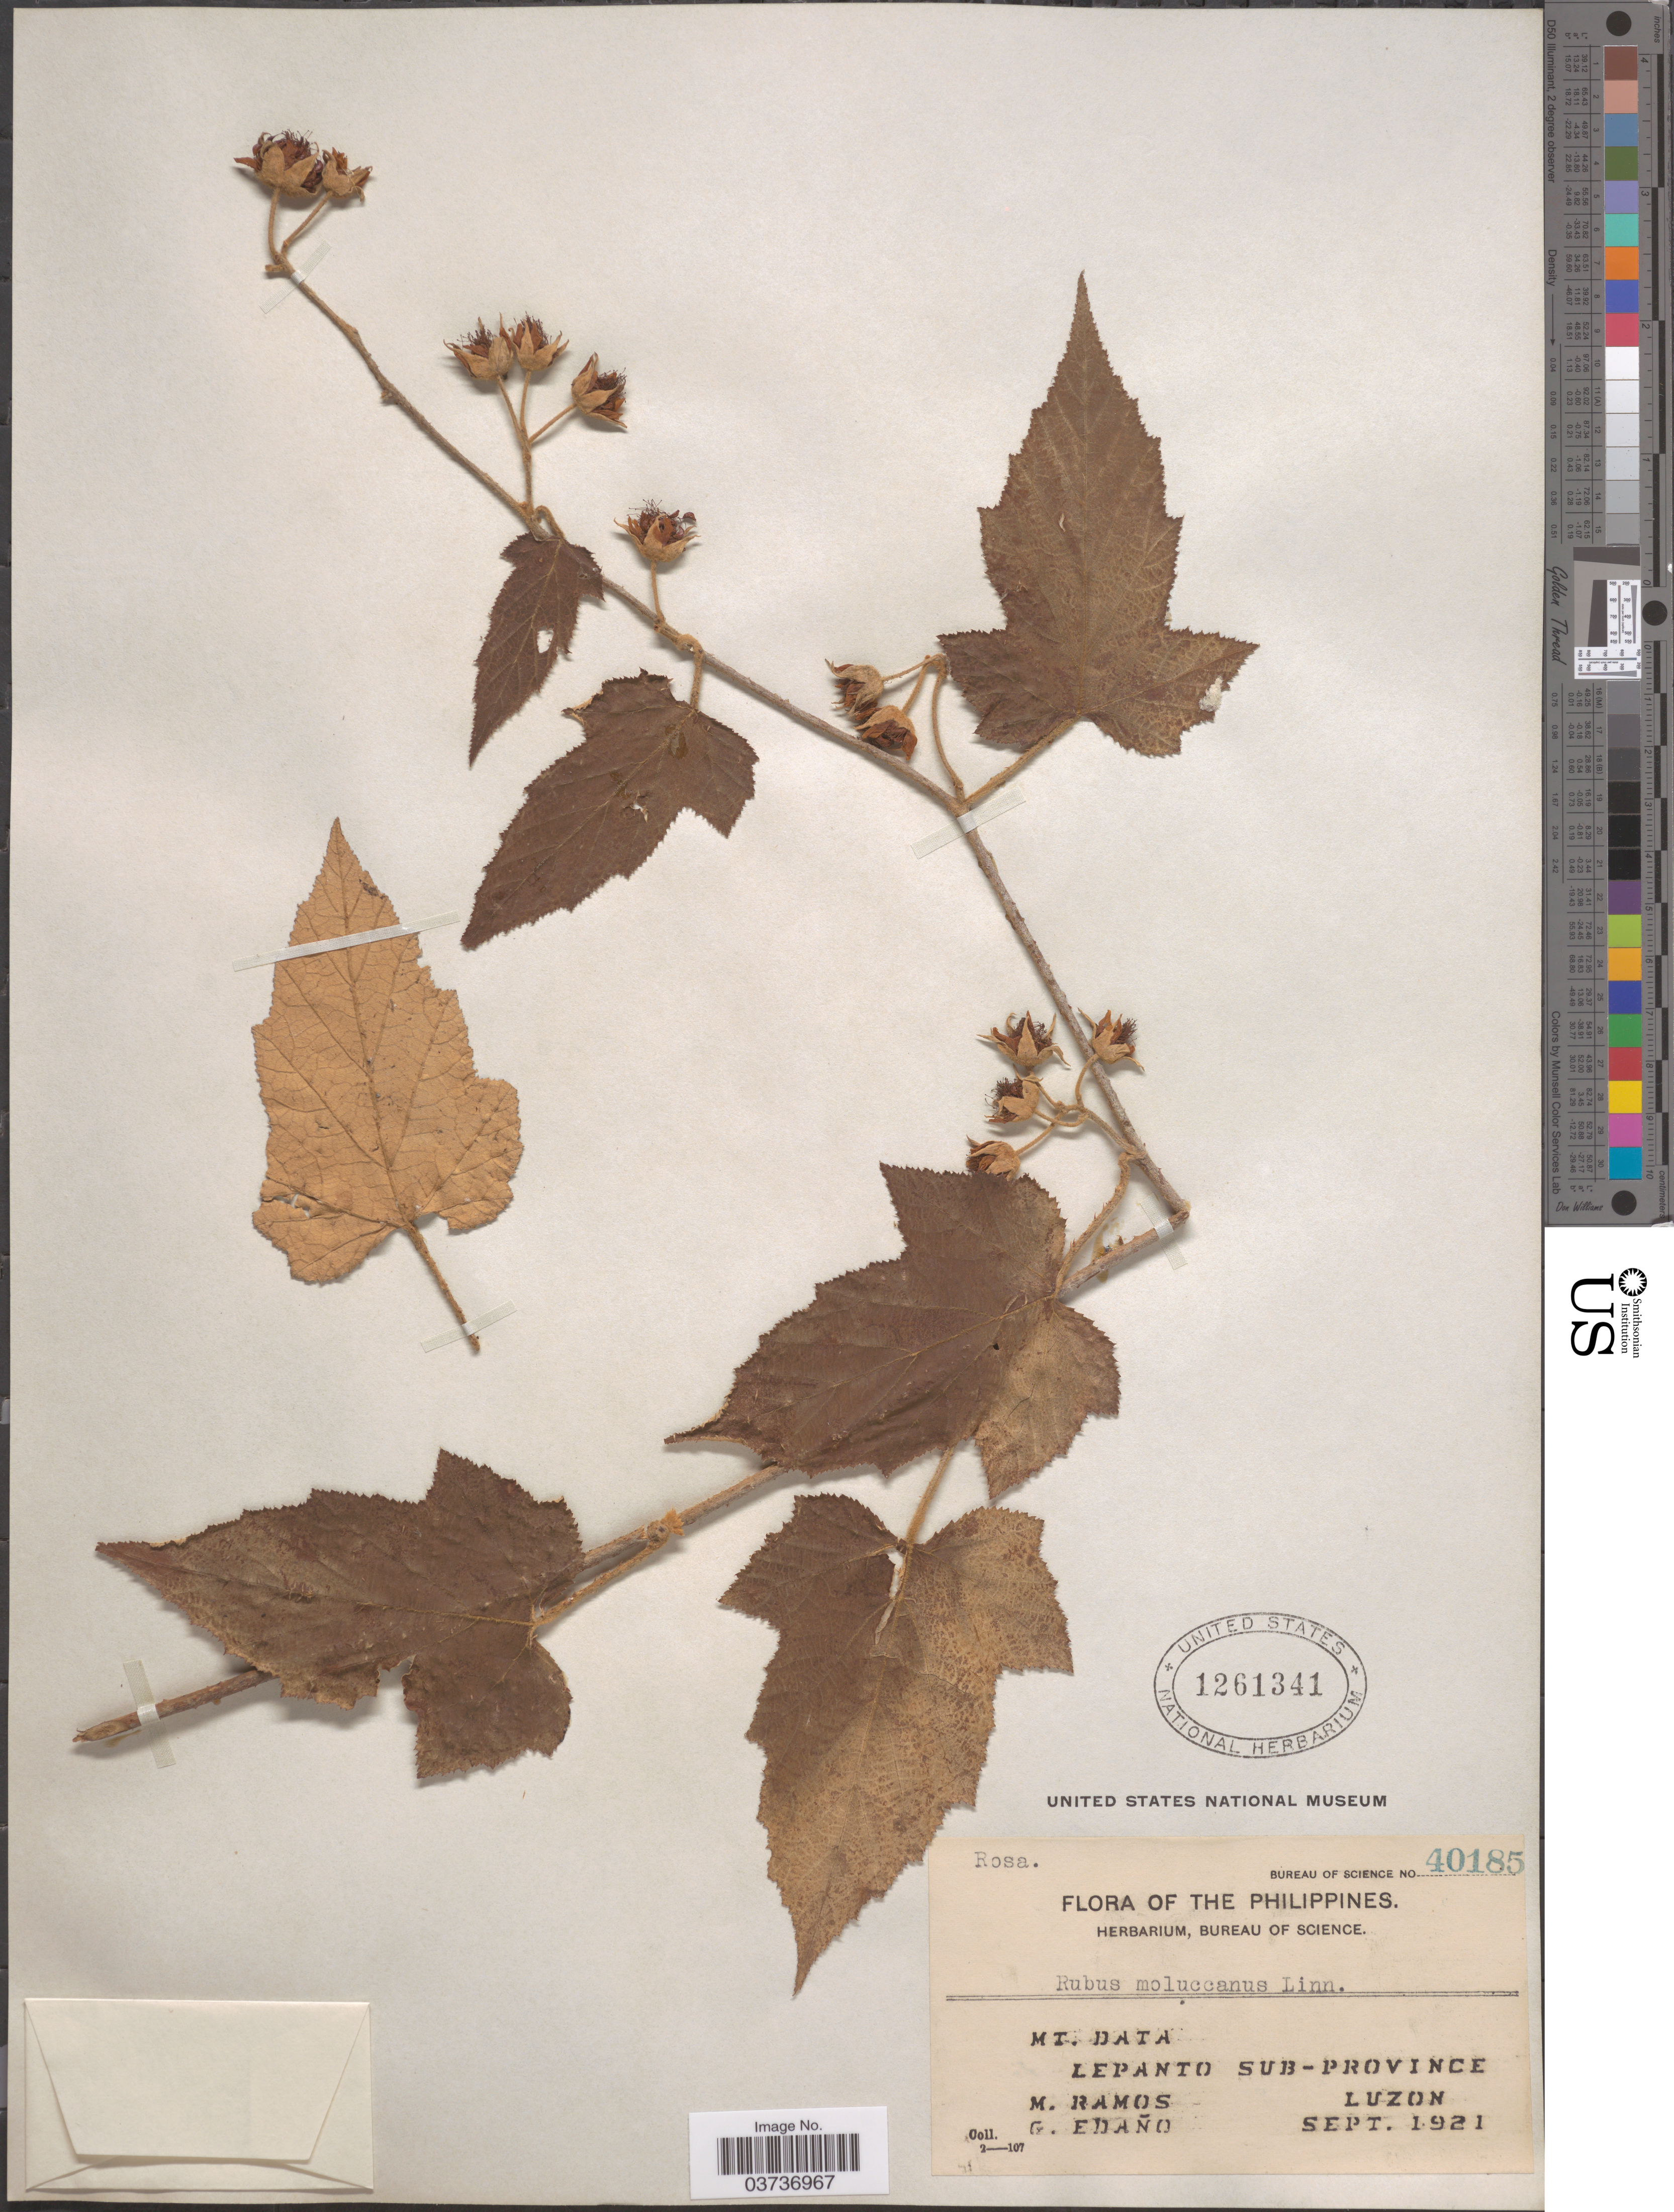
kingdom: Plantae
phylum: Tracheophyta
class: Magnoliopsida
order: Rosales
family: Rosaceae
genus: Rubus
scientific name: Rubus moluccanus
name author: L.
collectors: M. Ramos & G. Edaño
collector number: Bureau of Science 40185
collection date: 1921-09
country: Philippines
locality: Mt. Data. Lepanto Sub-Province. Luzon.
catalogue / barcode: US 1261341